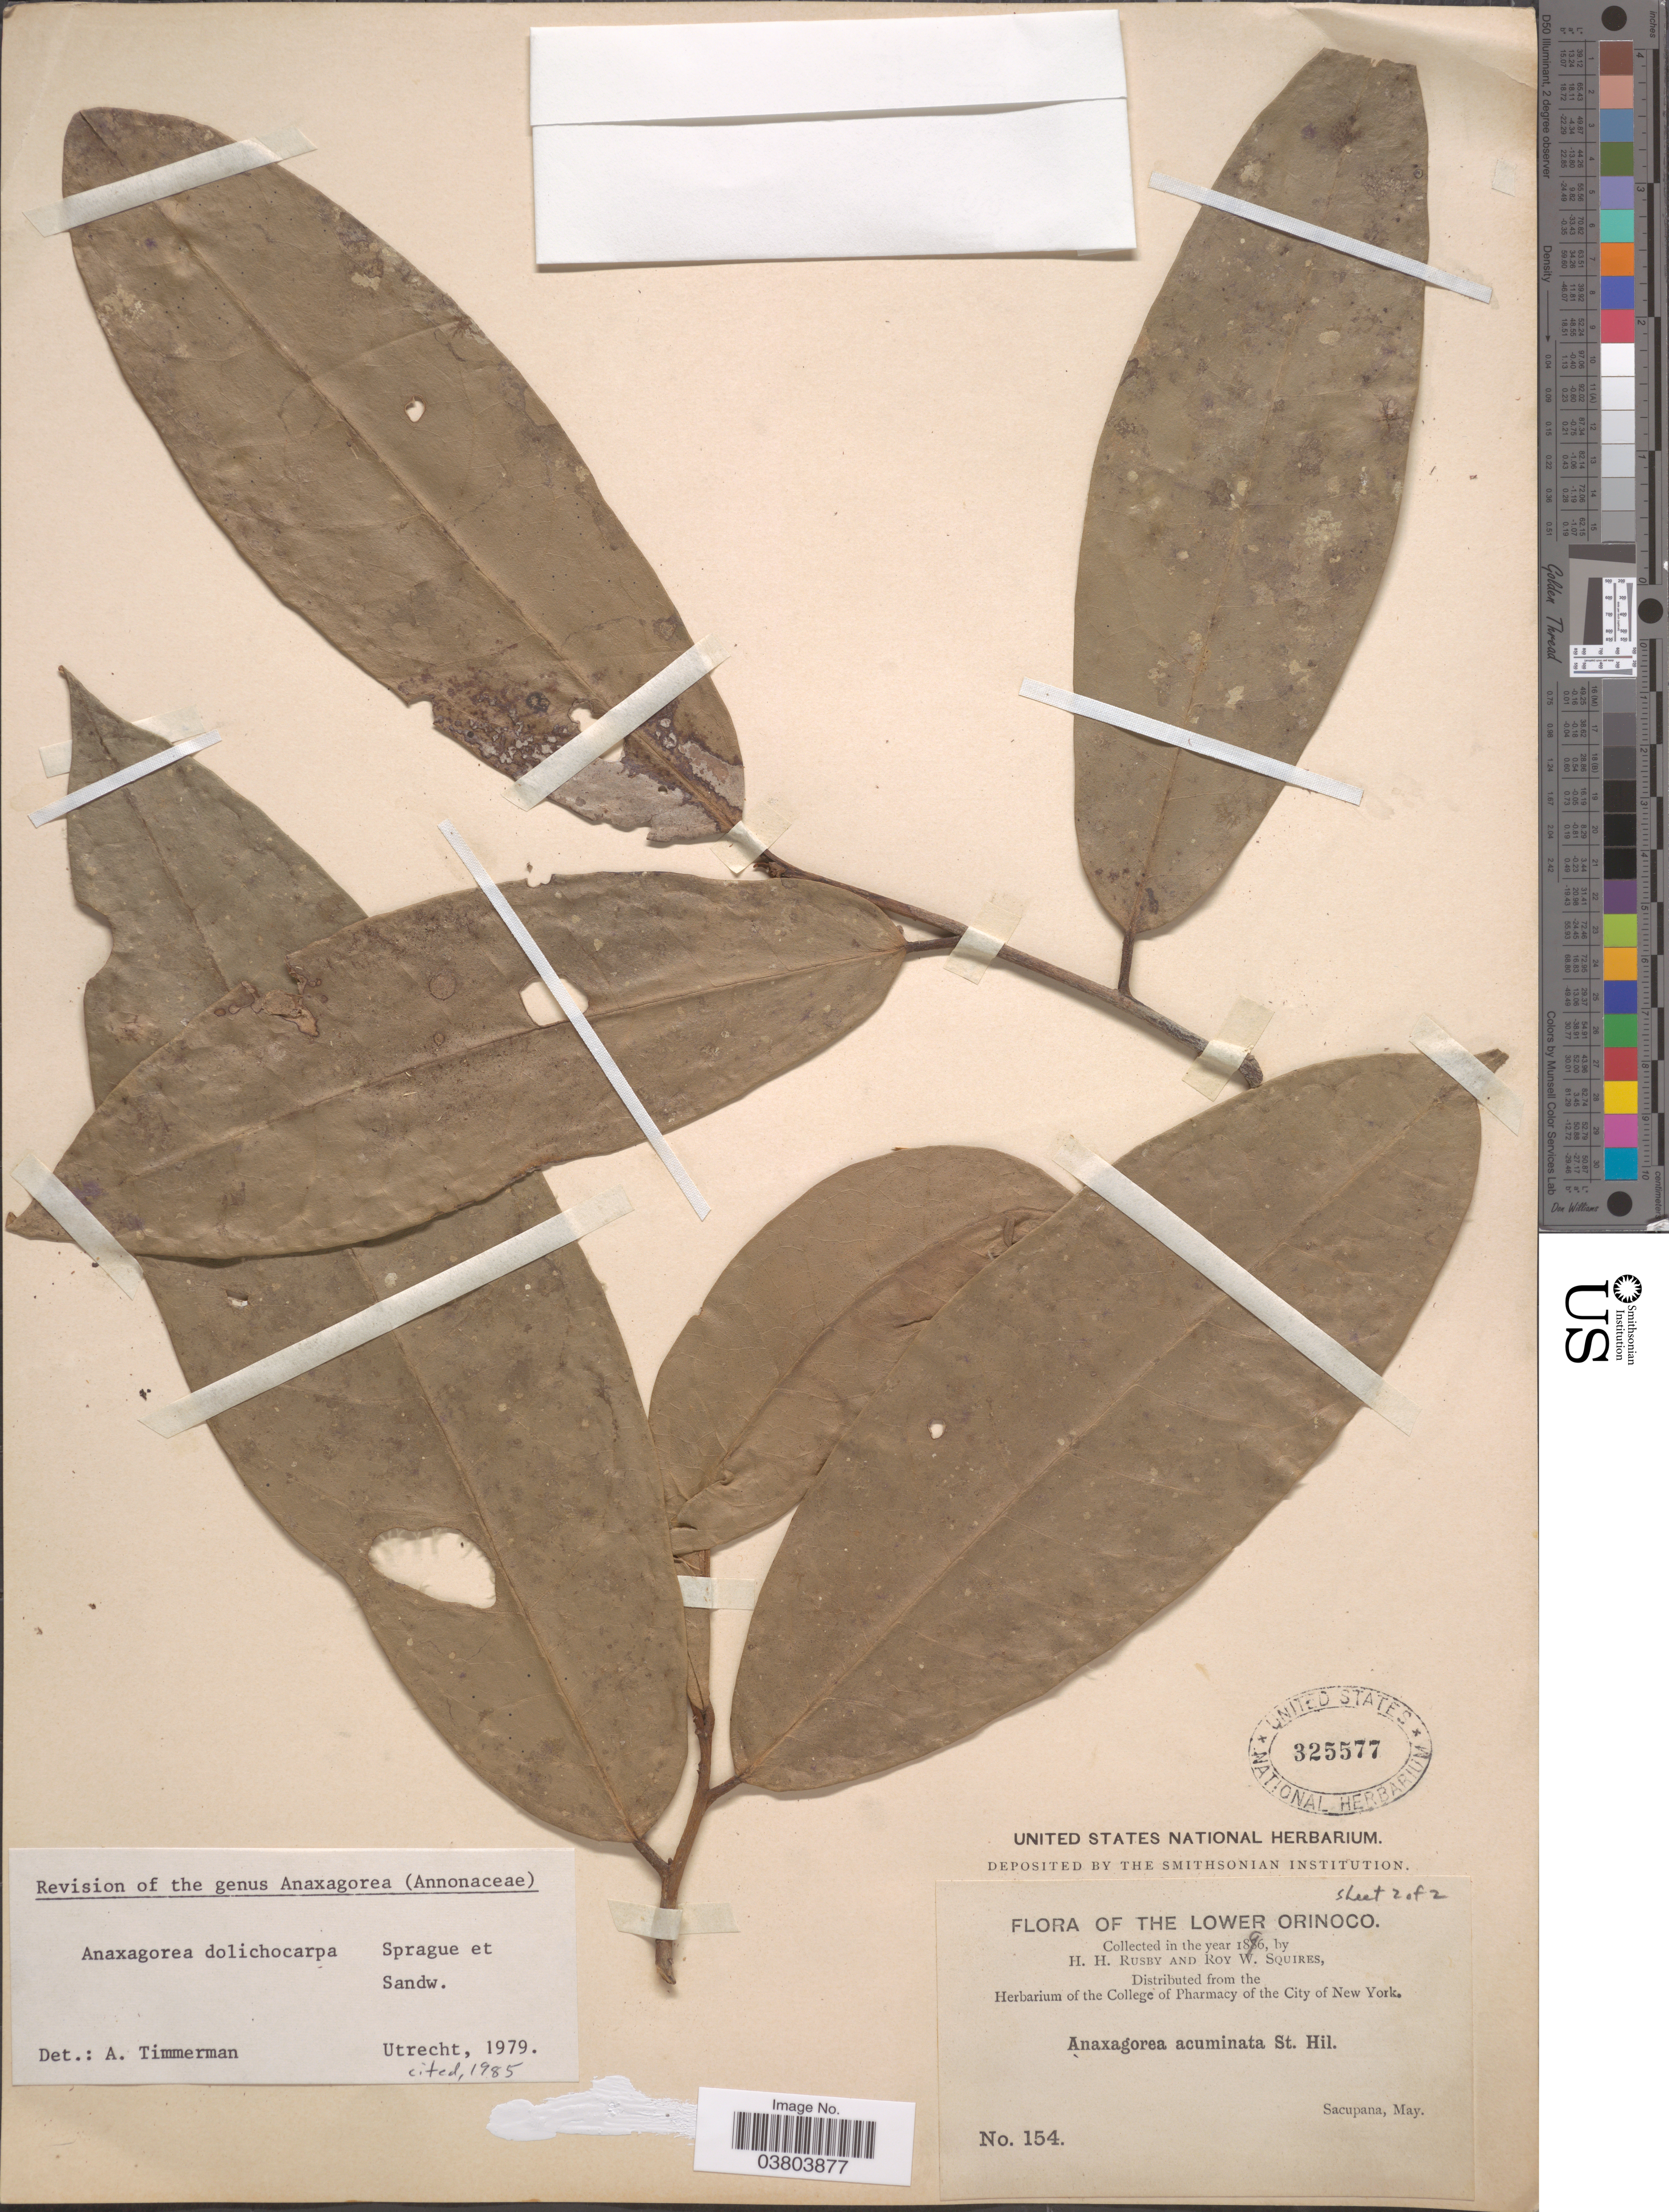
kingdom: Plantae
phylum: Tracheophyta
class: Magnoliopsida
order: Magnoliales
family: Annonaceae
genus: Anaxagorea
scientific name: Anaxagorea dolichocarpa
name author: Sprague & Sandwith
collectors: H. H. Rusby & R. Squires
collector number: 154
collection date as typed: May 1896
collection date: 1896-05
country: Venezuela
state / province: Delta Amacuro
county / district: Antonio Díaz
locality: Lower Orinoco, Sacupana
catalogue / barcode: US 325577